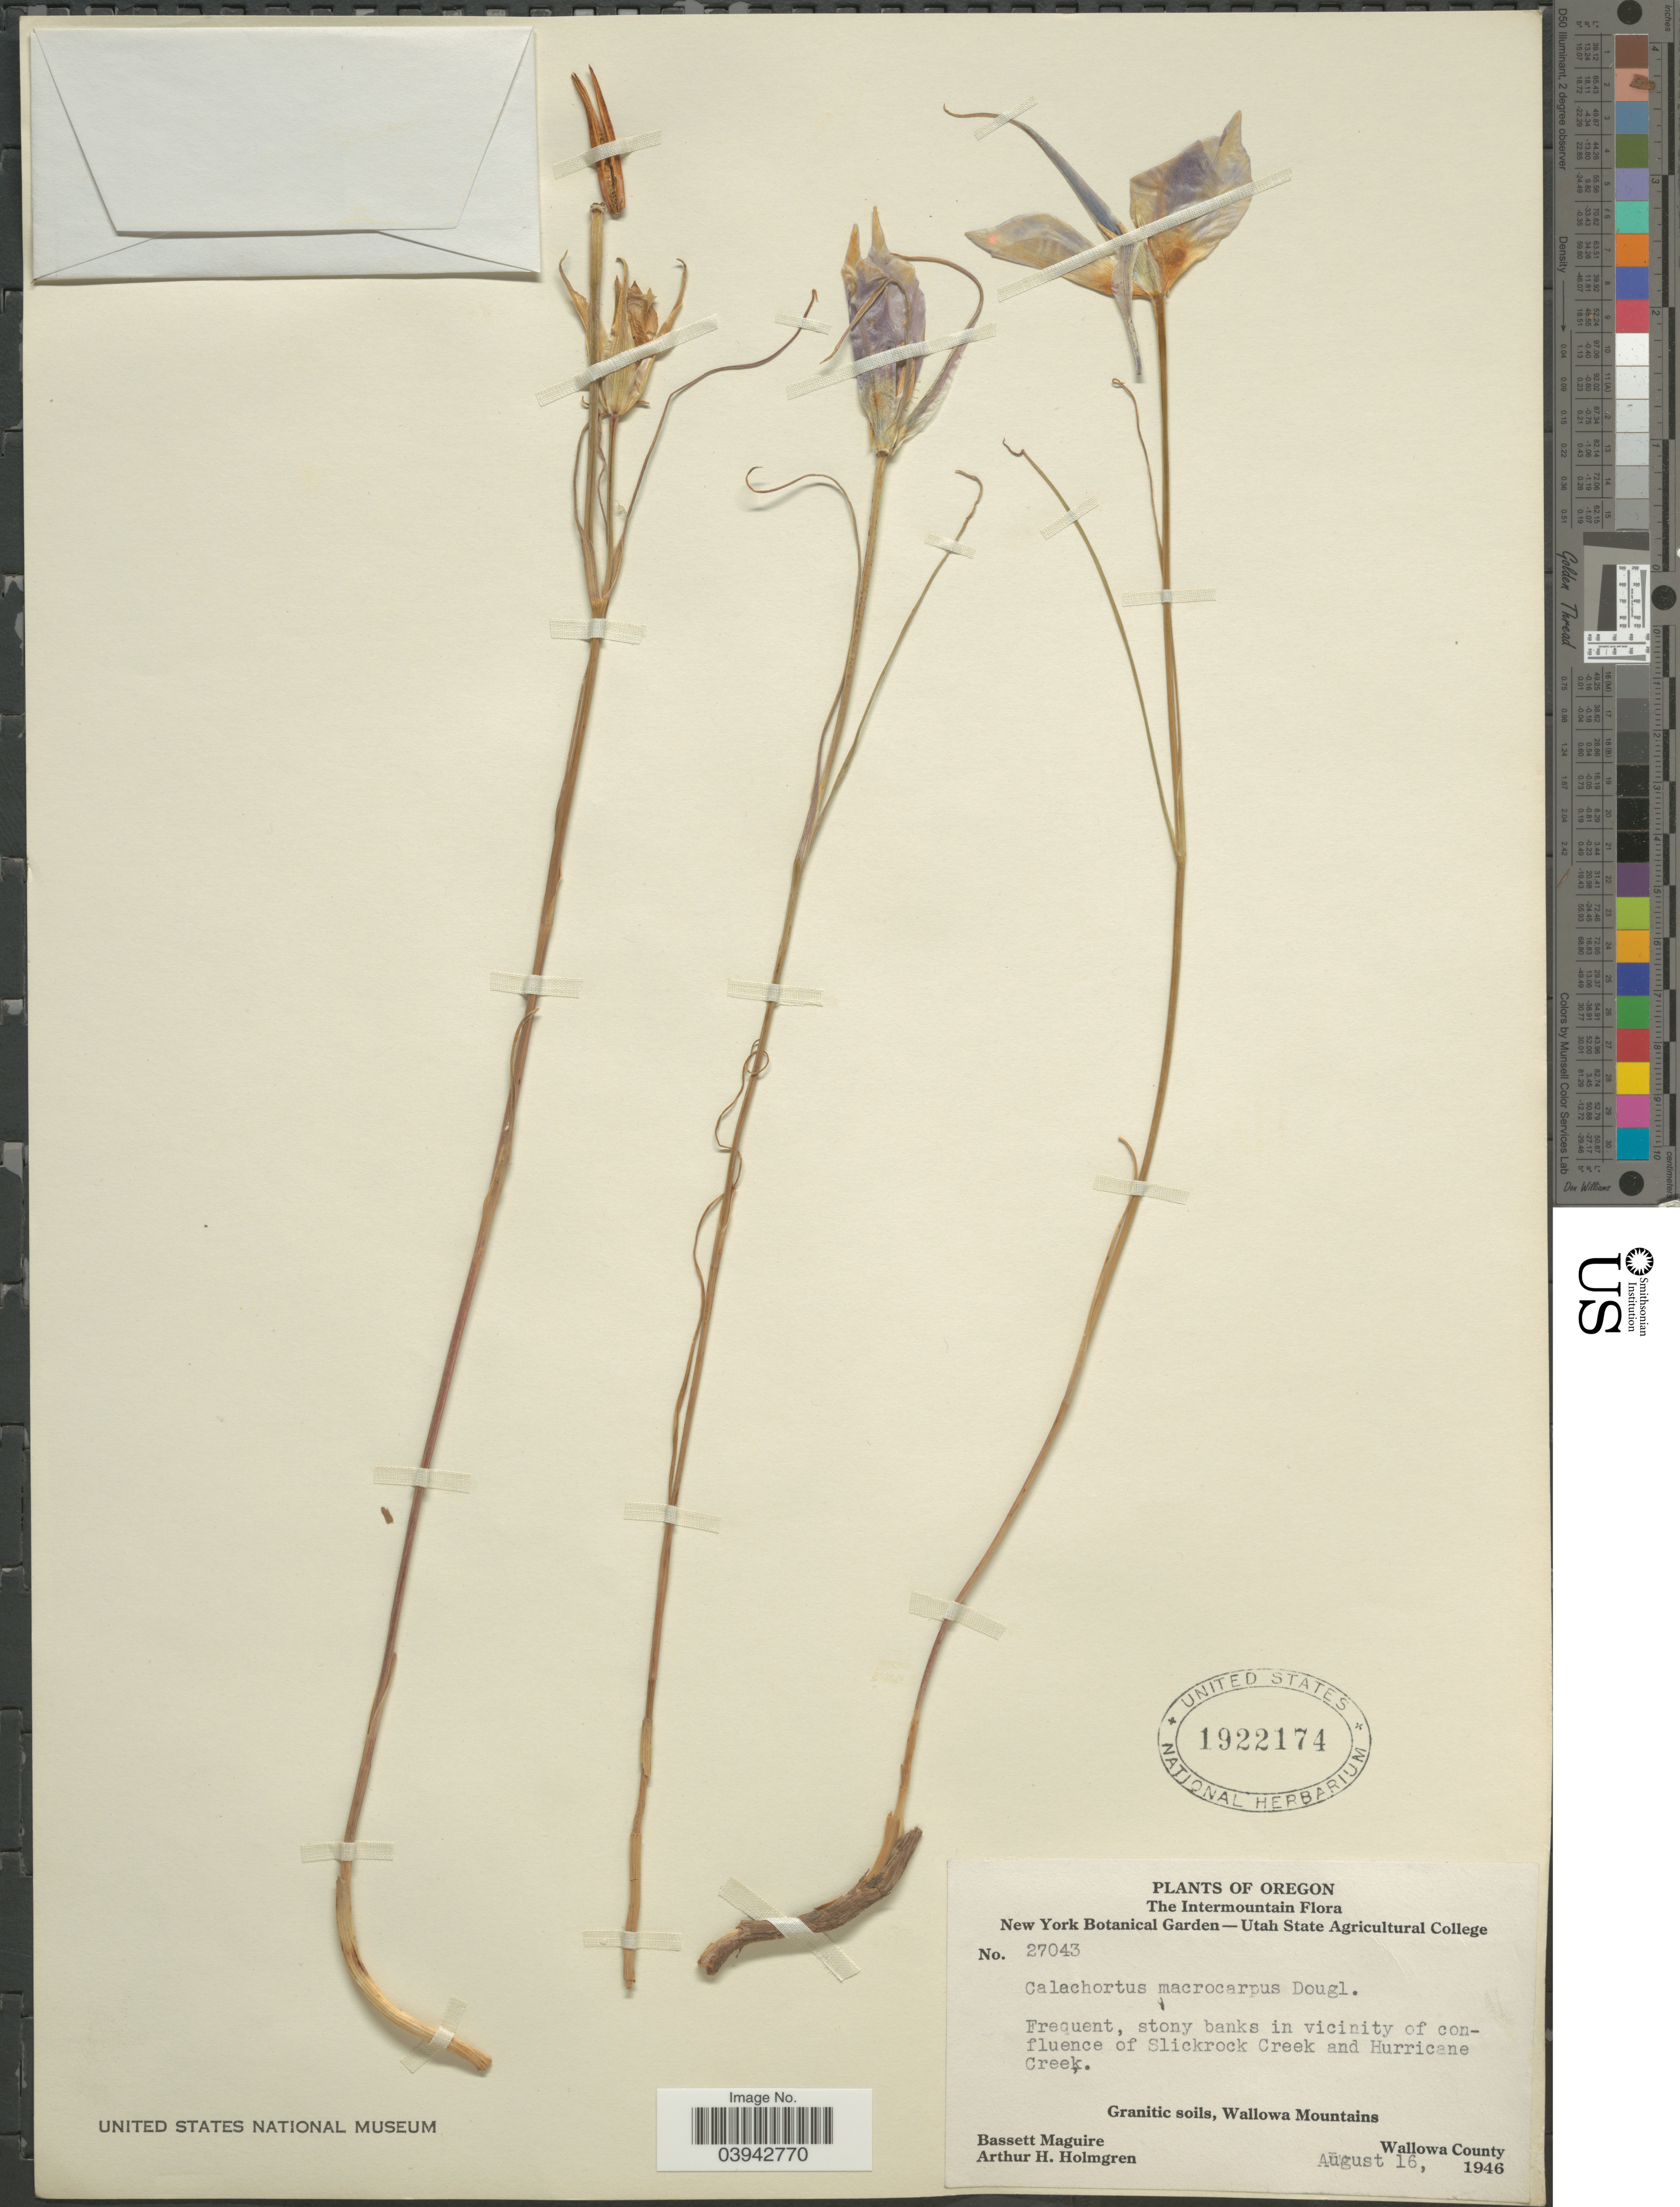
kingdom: Plantae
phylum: Tracheophyta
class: Liliopsida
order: Liliales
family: Liliaceae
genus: Calochortus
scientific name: Calochortus macrocarpus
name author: Douglas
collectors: B. Maguire & A. H. Holmgren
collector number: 27043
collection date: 1946-08-16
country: United States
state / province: Oregon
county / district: Wallowa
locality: The Intermountain. Stony banks in vicinity of confluence of Slickrock Creek and Hurrican Creek. Granitic soils, Wallowa Mountains. Wallowa County.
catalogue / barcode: US 1922174